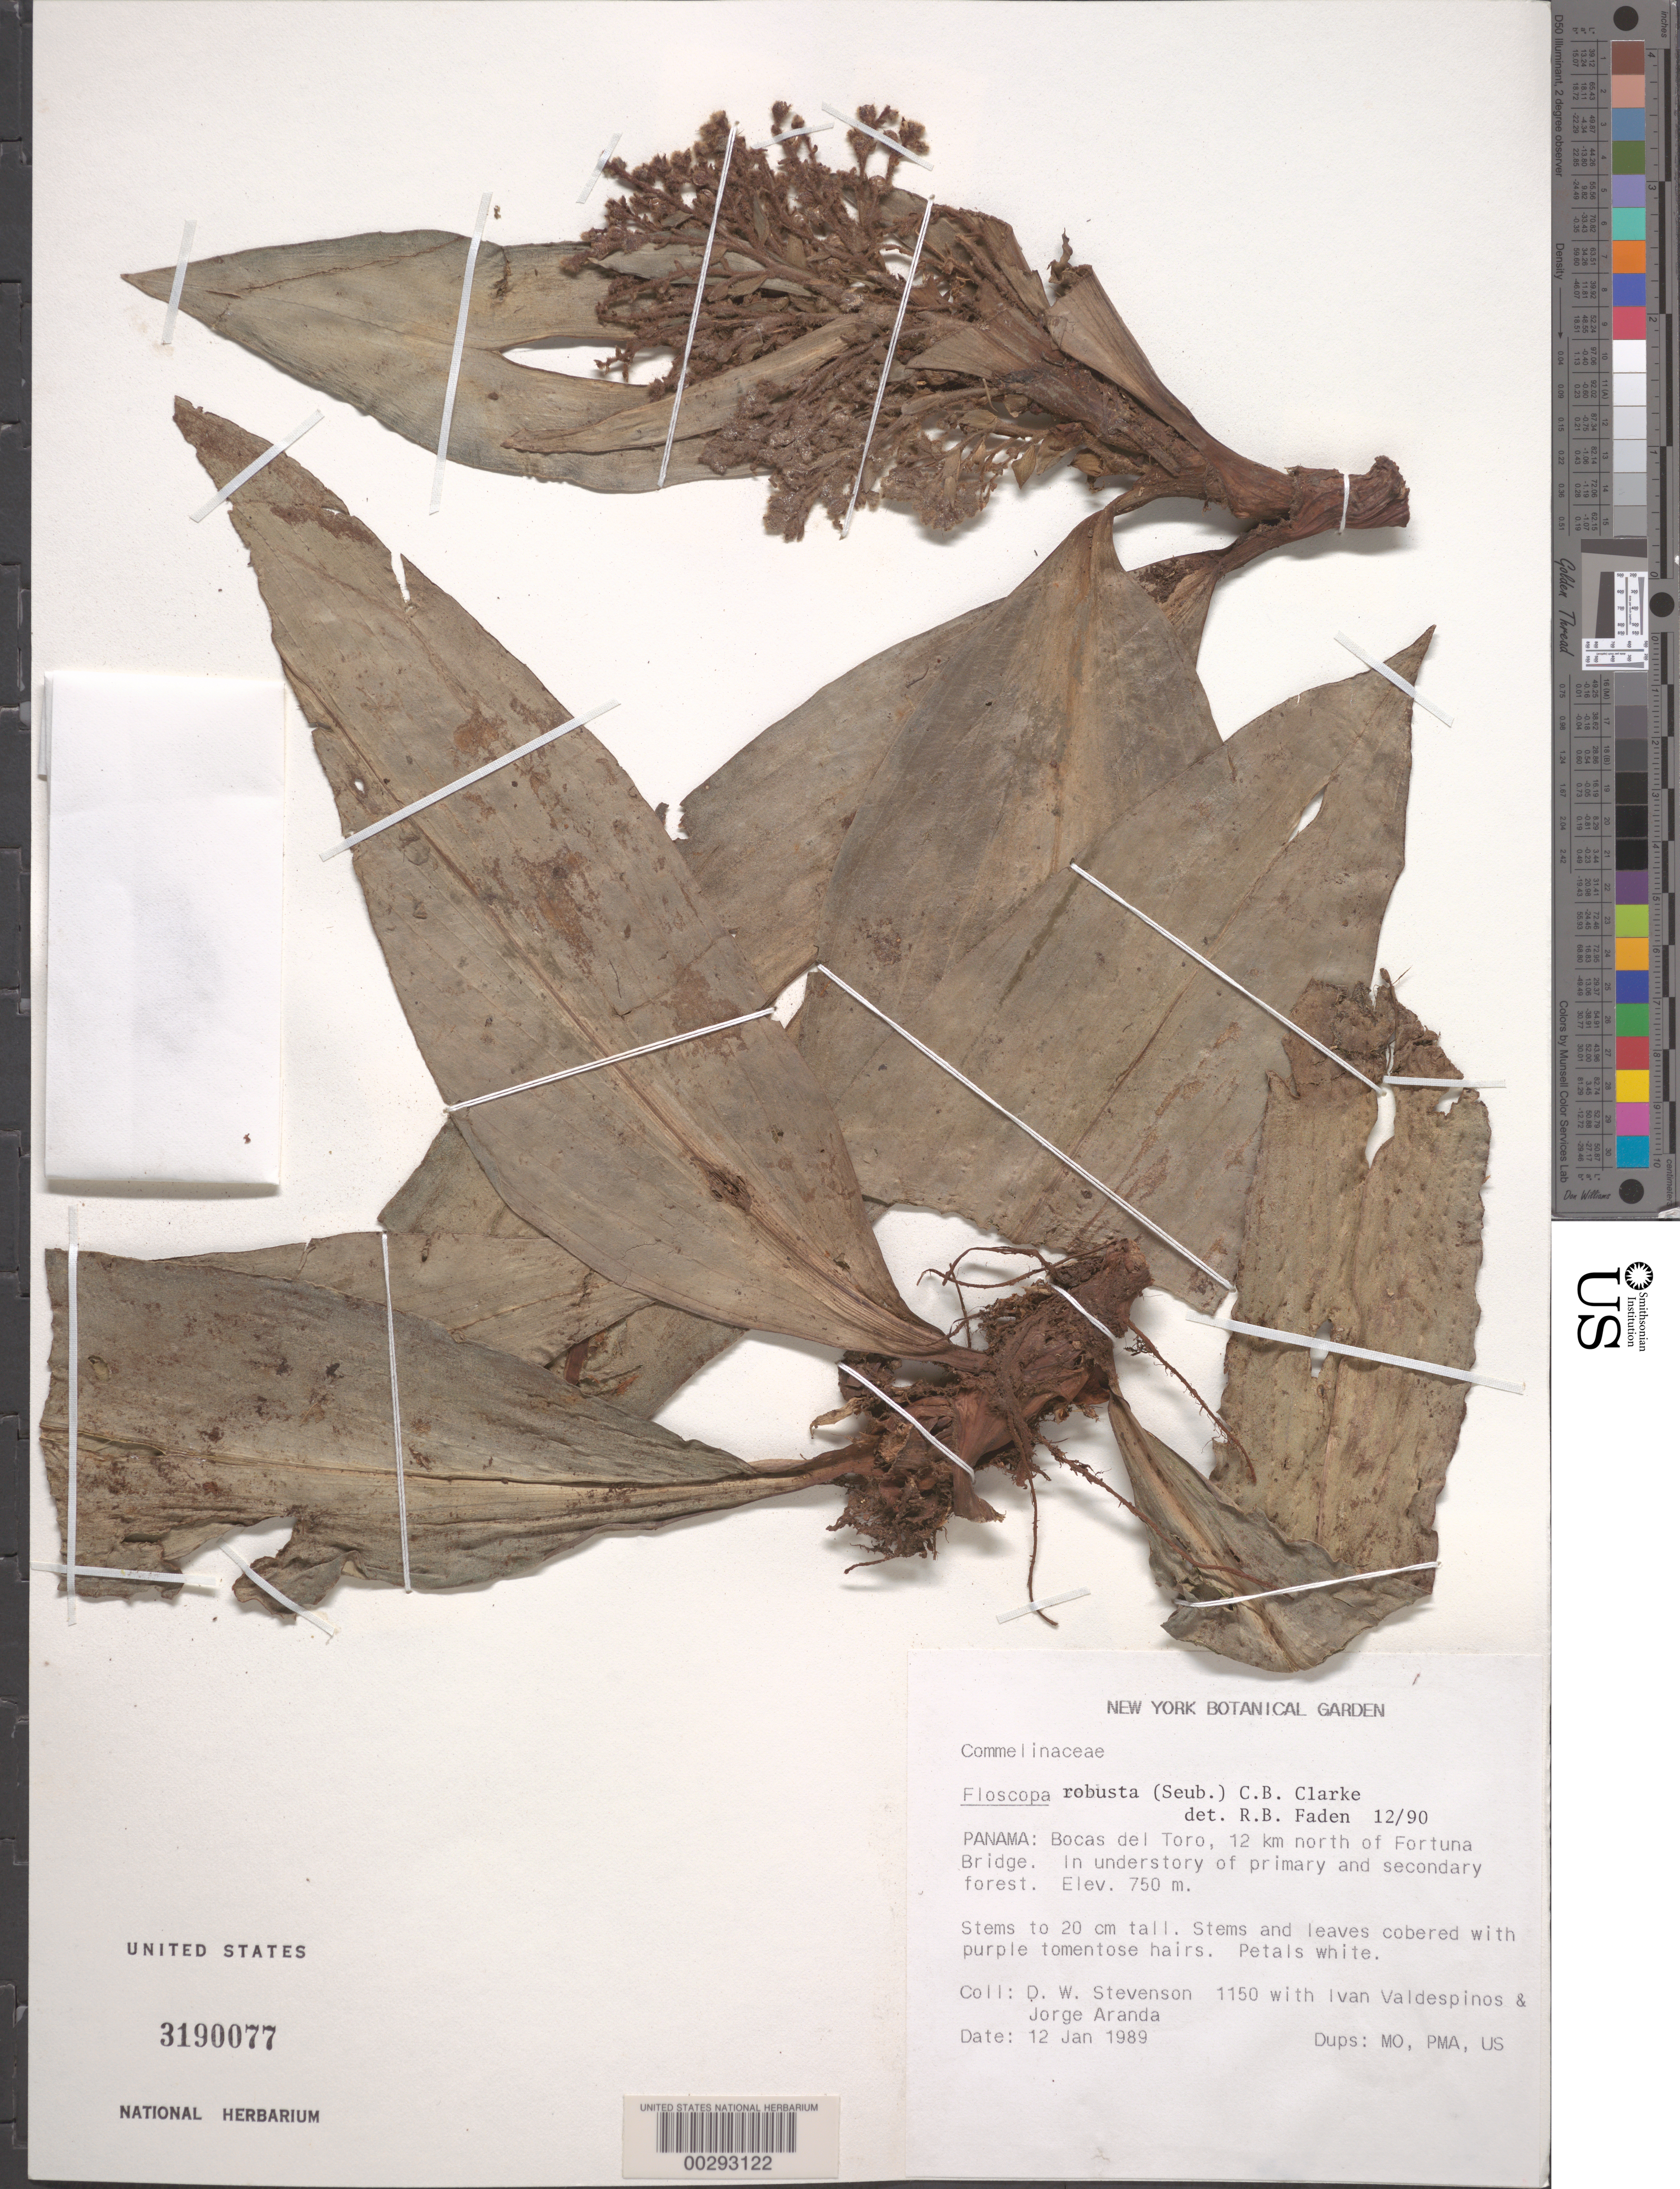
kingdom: Plantae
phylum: Tracheophyta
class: Liliopsida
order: Commelinales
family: Commelinaceae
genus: Cochliostema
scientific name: Cochliostema odoratissimum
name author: Lem.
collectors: D. W. Stevenson, I. A. Valdespino & H. Herrera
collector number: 1150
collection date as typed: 12 Jan 1989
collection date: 1989-01-12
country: Panama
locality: Bocas del Toro, N of Fortuna bridge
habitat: In understory of primary and secondary forest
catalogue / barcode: US 3190077